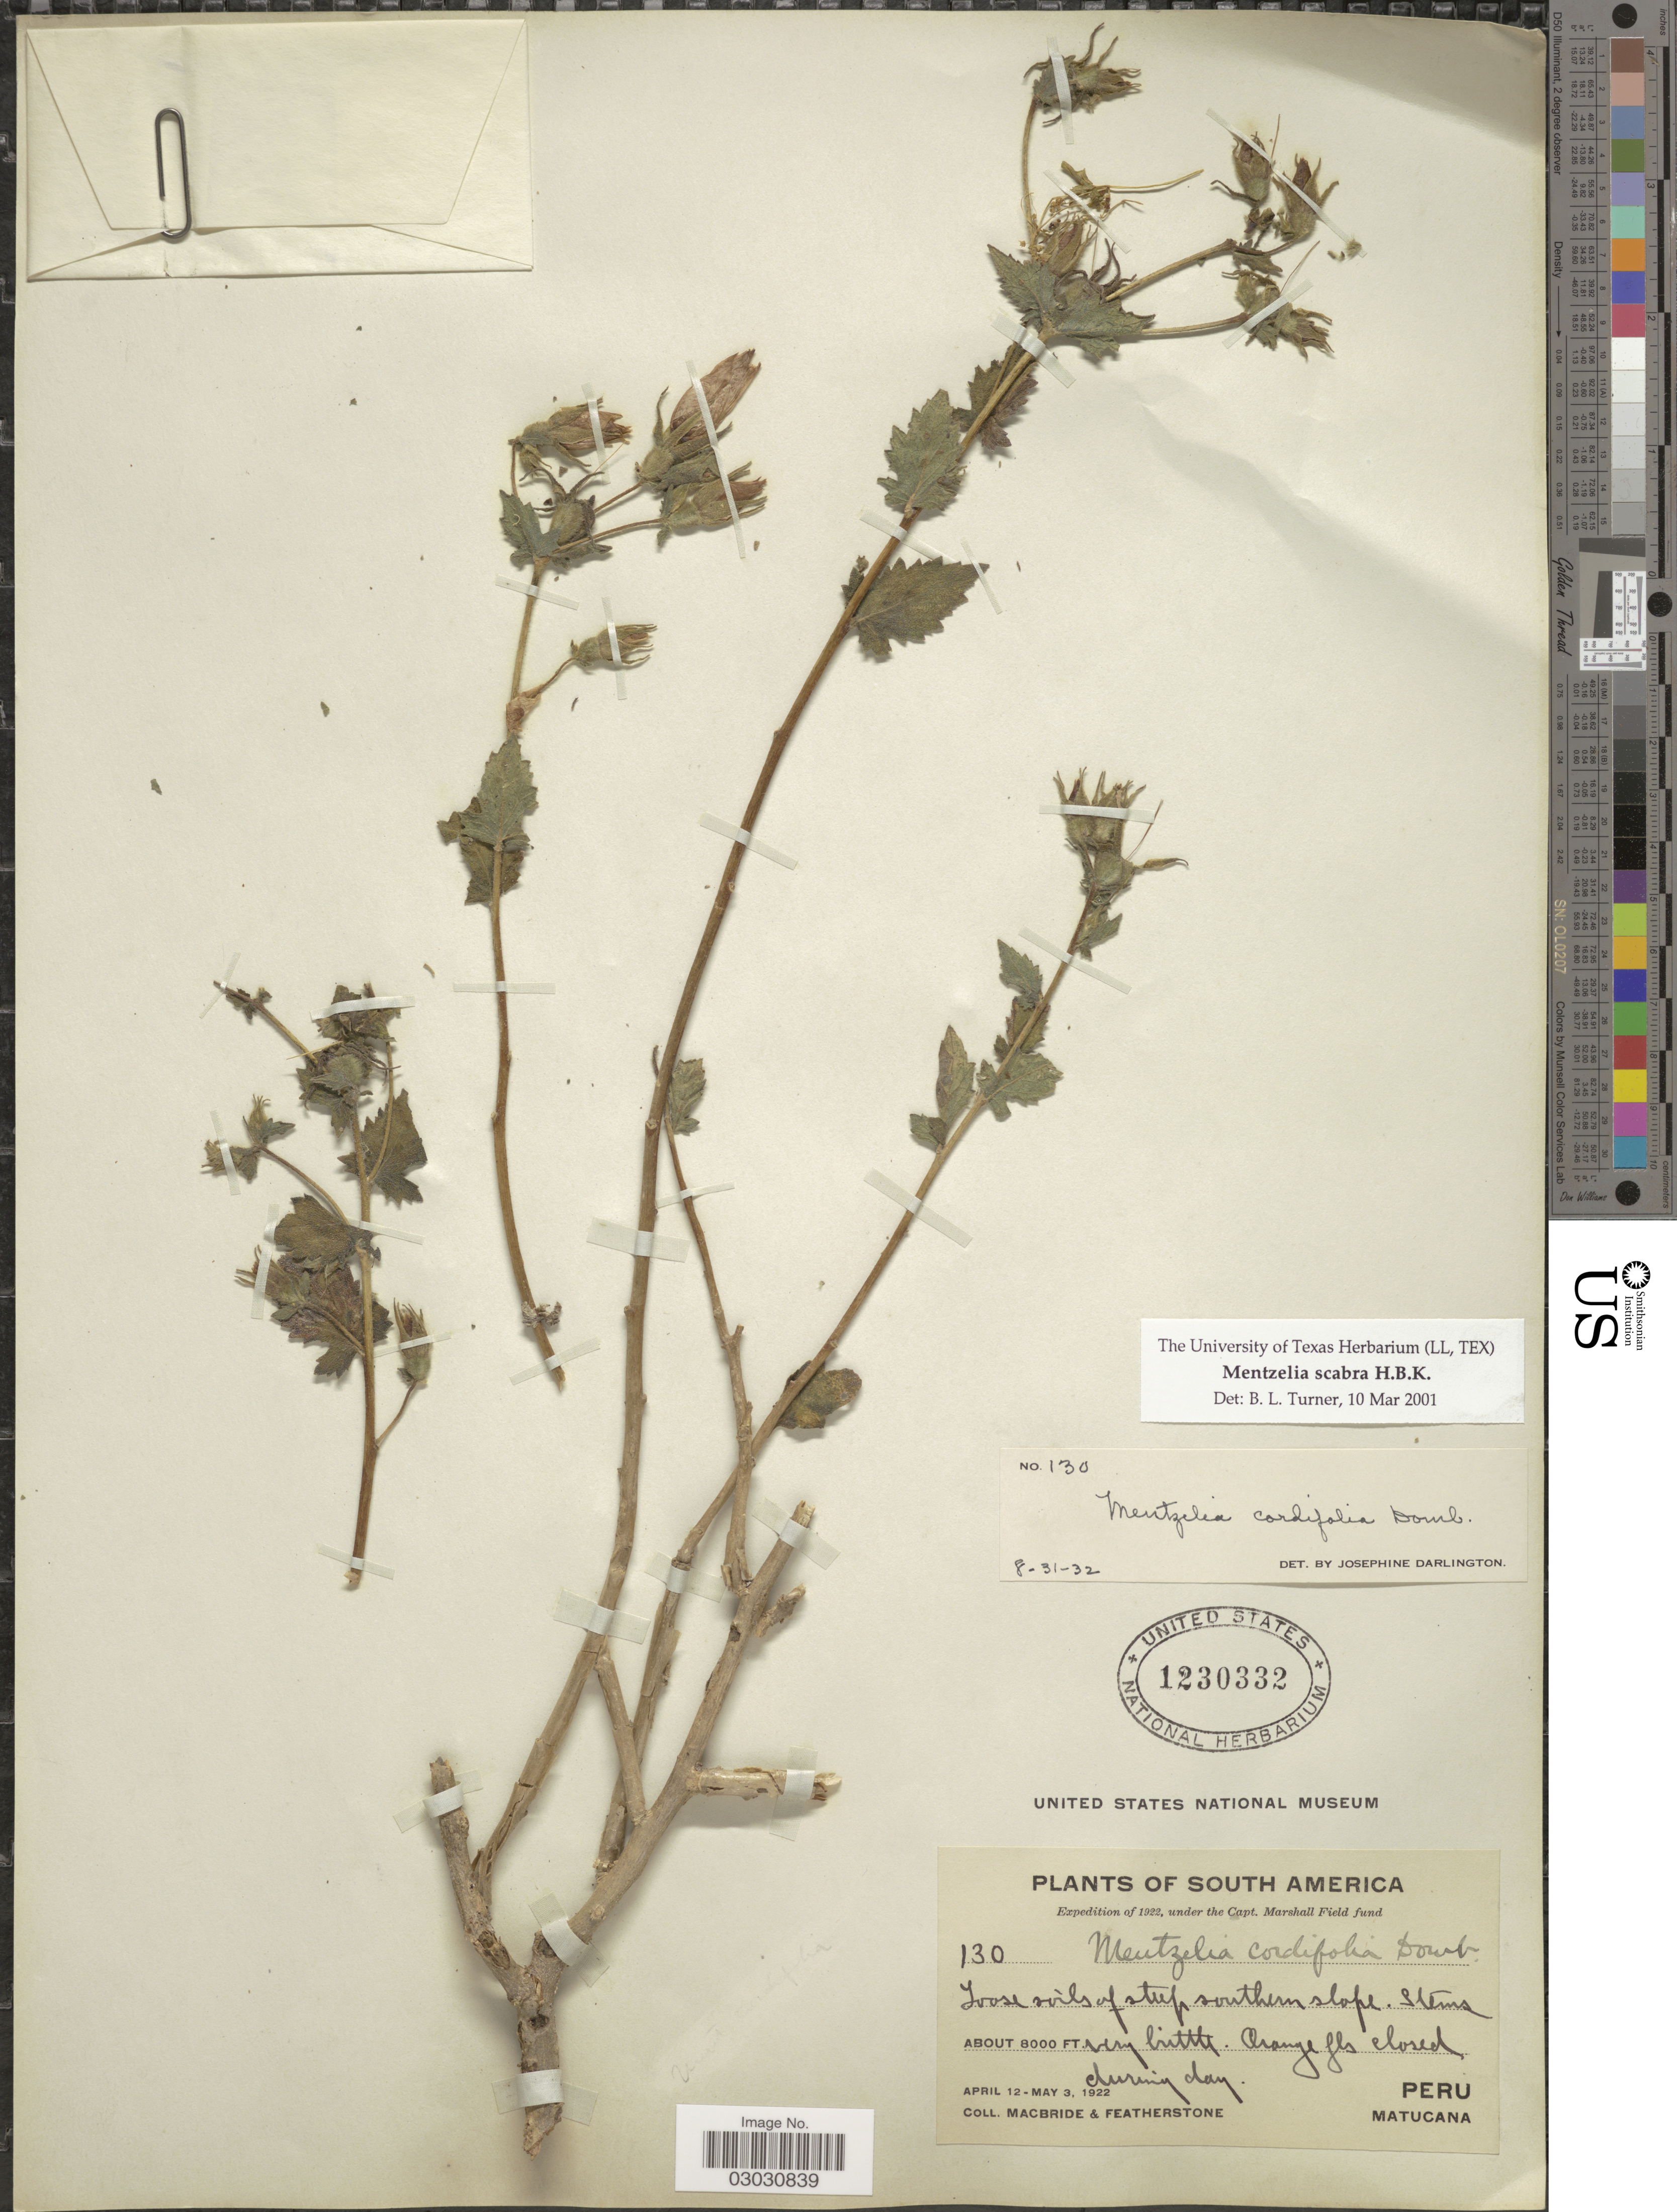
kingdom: Plantae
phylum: Tracheophyta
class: Magnoliopsida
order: Cornales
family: Loasaceae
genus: Mentzelia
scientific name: Mentzelia scabra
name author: Kunth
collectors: Macbride, -- & -. Featherstone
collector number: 130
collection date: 1922-04-12/1922-05-03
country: Peru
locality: Matucana.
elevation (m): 2438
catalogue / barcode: US 1230332